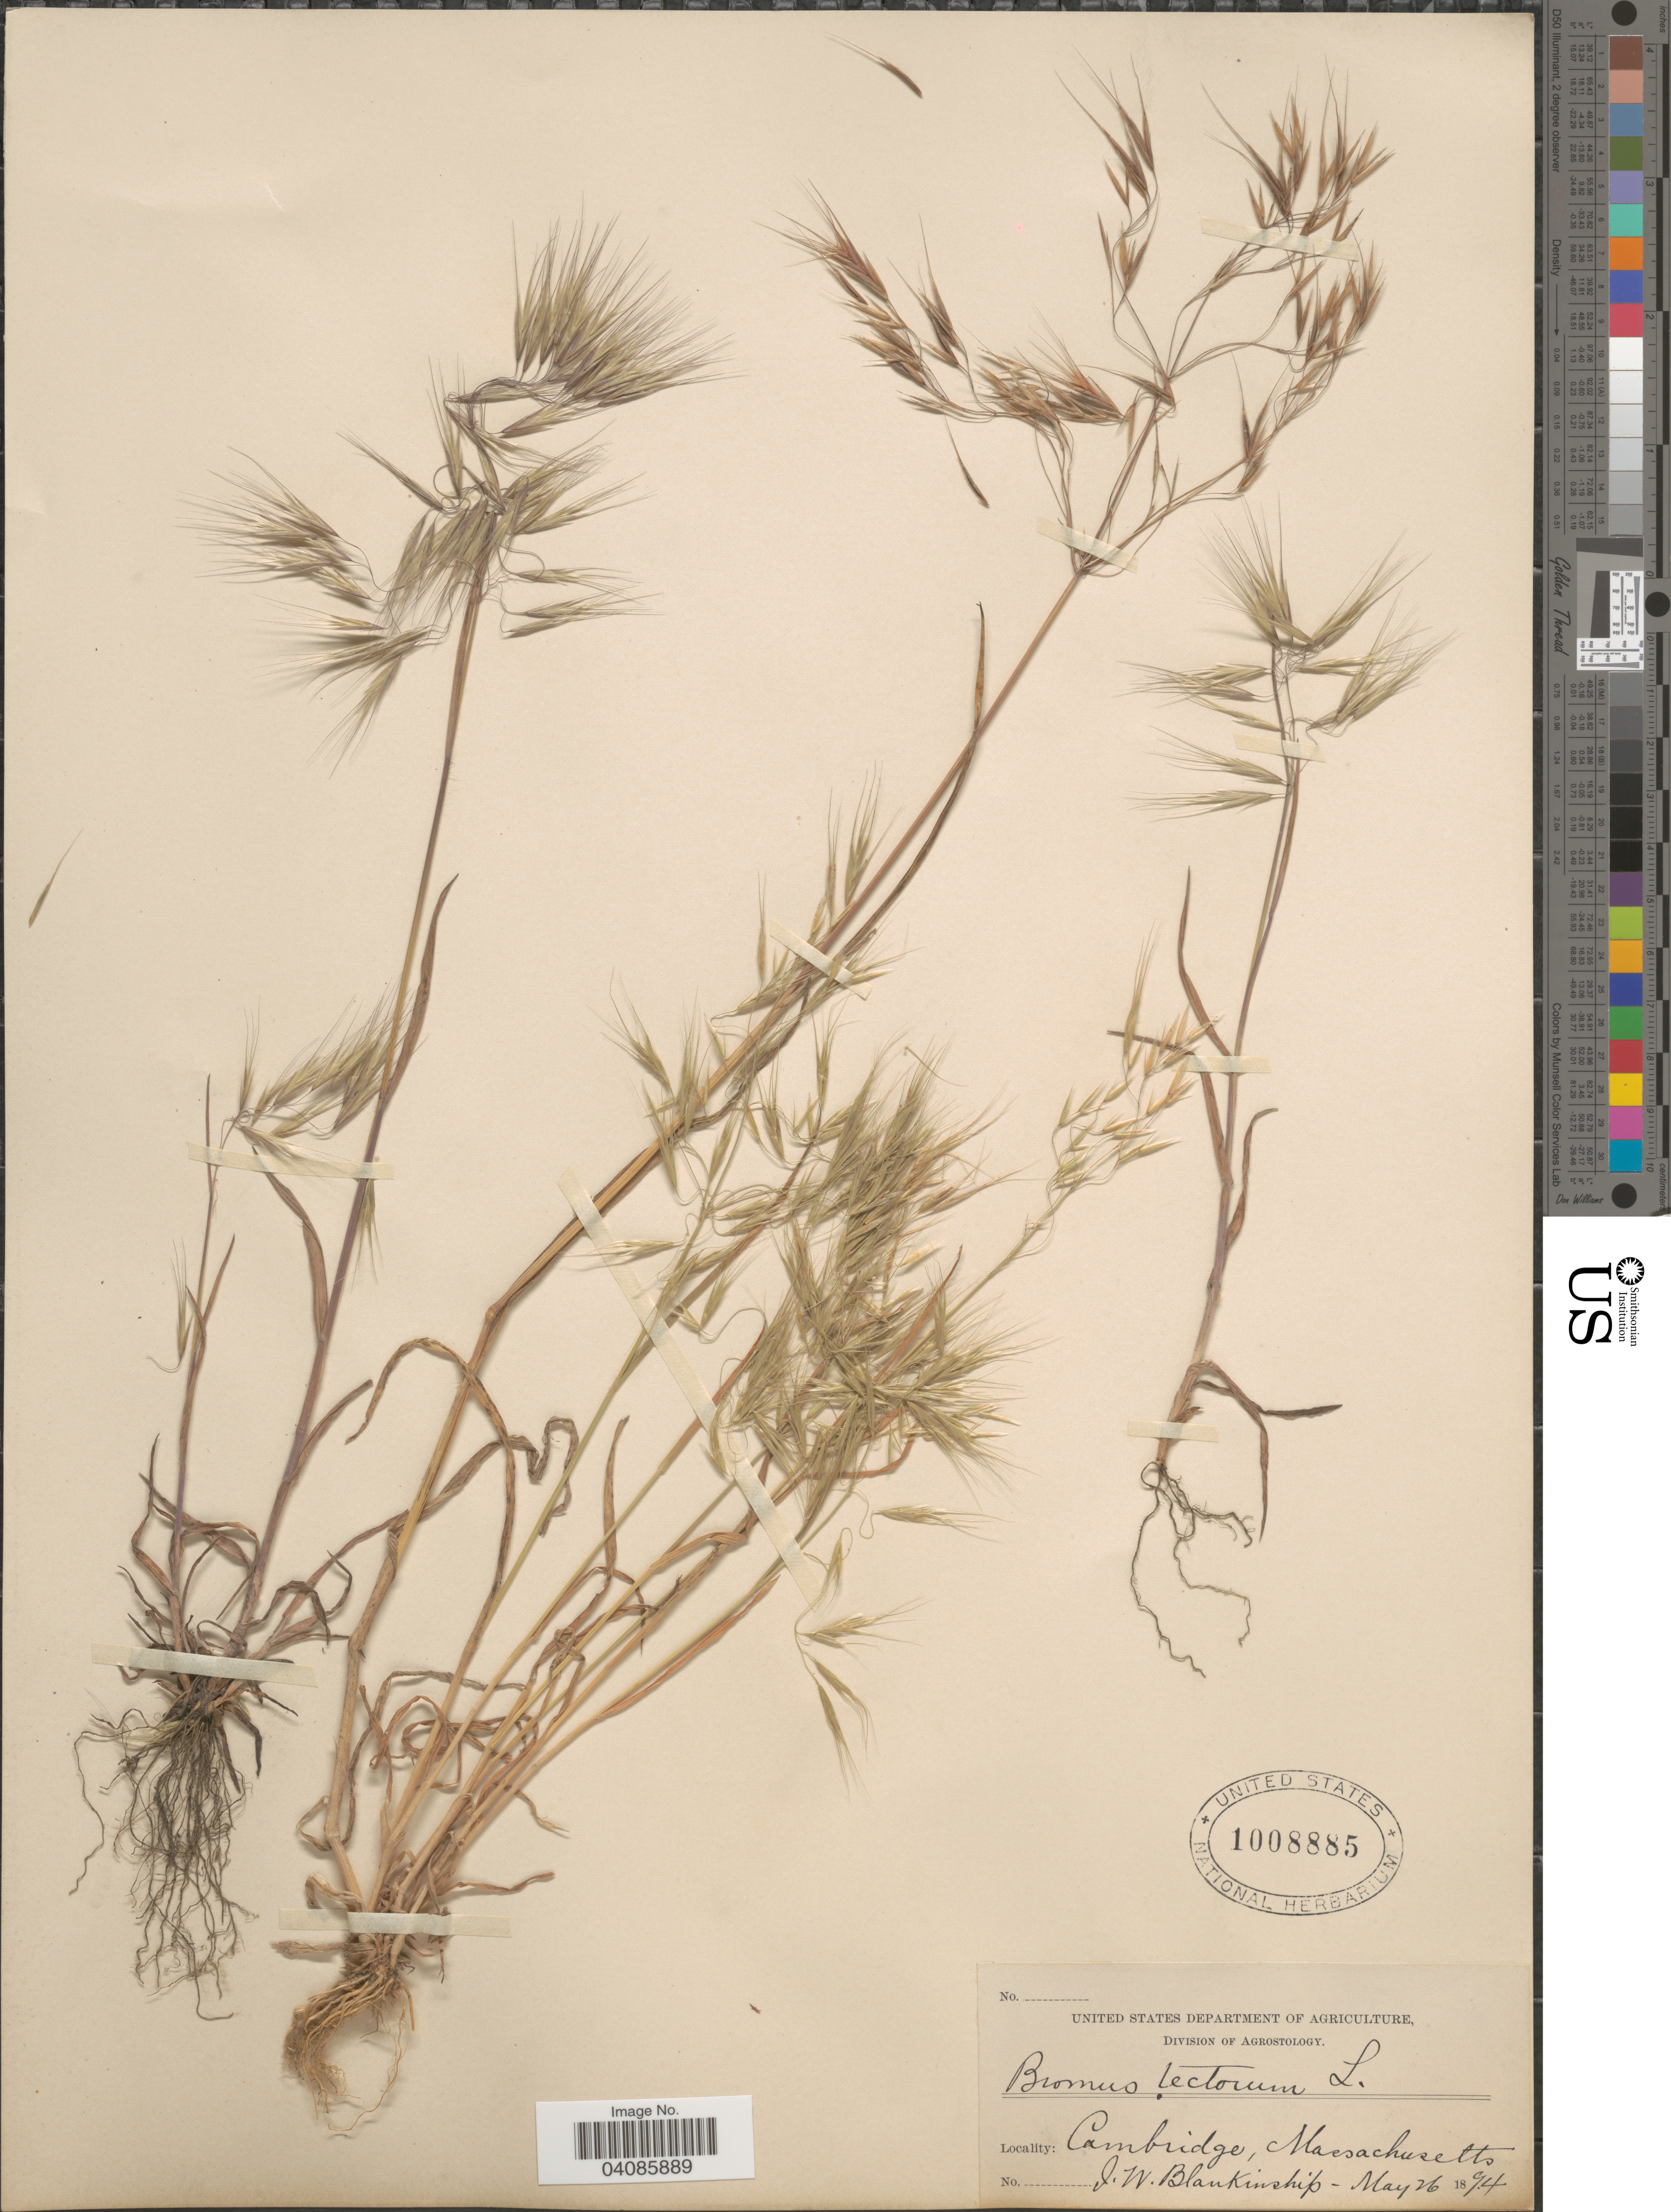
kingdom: Plantae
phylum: Tracheophyta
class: Liliopsida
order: Poales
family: Poaceae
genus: Bromus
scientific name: Bromus tectorum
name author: L.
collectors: J. W. Blankinship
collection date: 1894-05-26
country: United States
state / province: Massachusetts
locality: Cambridge.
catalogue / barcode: US 1008885